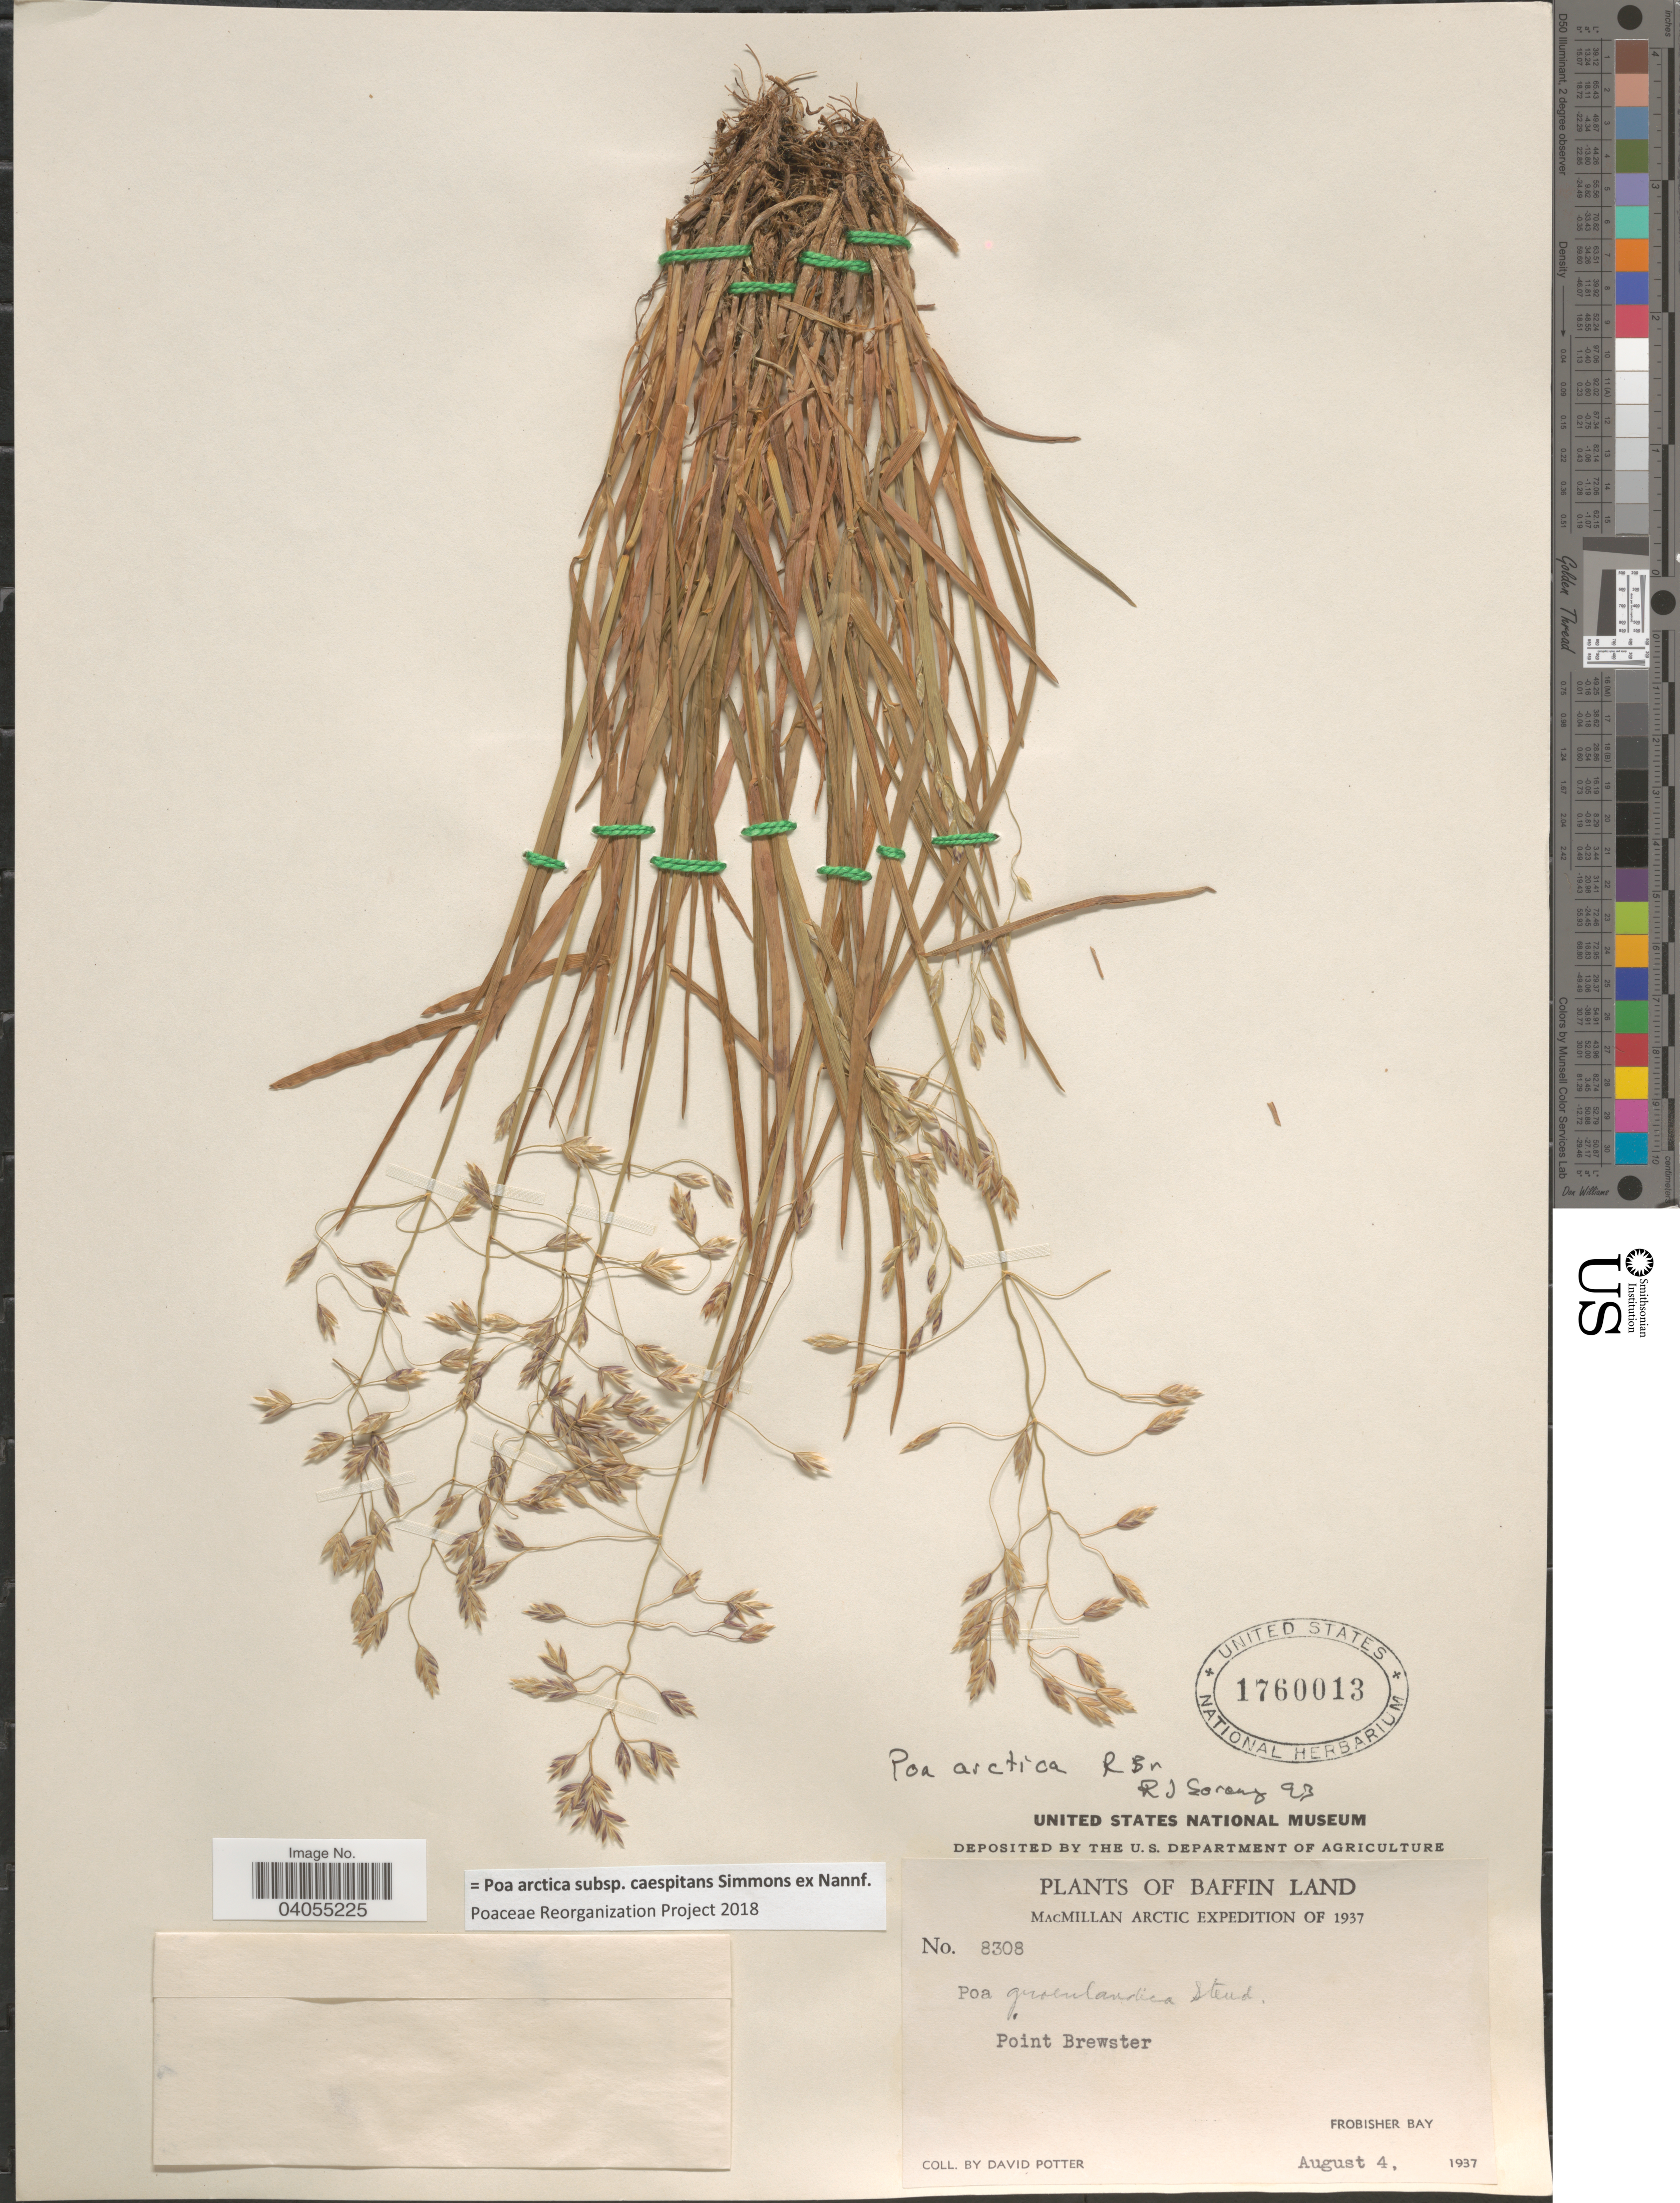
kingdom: Plantae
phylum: Tracheophyta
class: Liliopsida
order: Poales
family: Poaceae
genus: Poa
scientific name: Poa arctica subsp. caespitans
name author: Simmons ex Nannf.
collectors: D. Potter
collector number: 8308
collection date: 1937-08-04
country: Canada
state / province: Nunavut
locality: Baffin Land. Point Brewster. Frobisher Bay.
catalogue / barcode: US 1760013